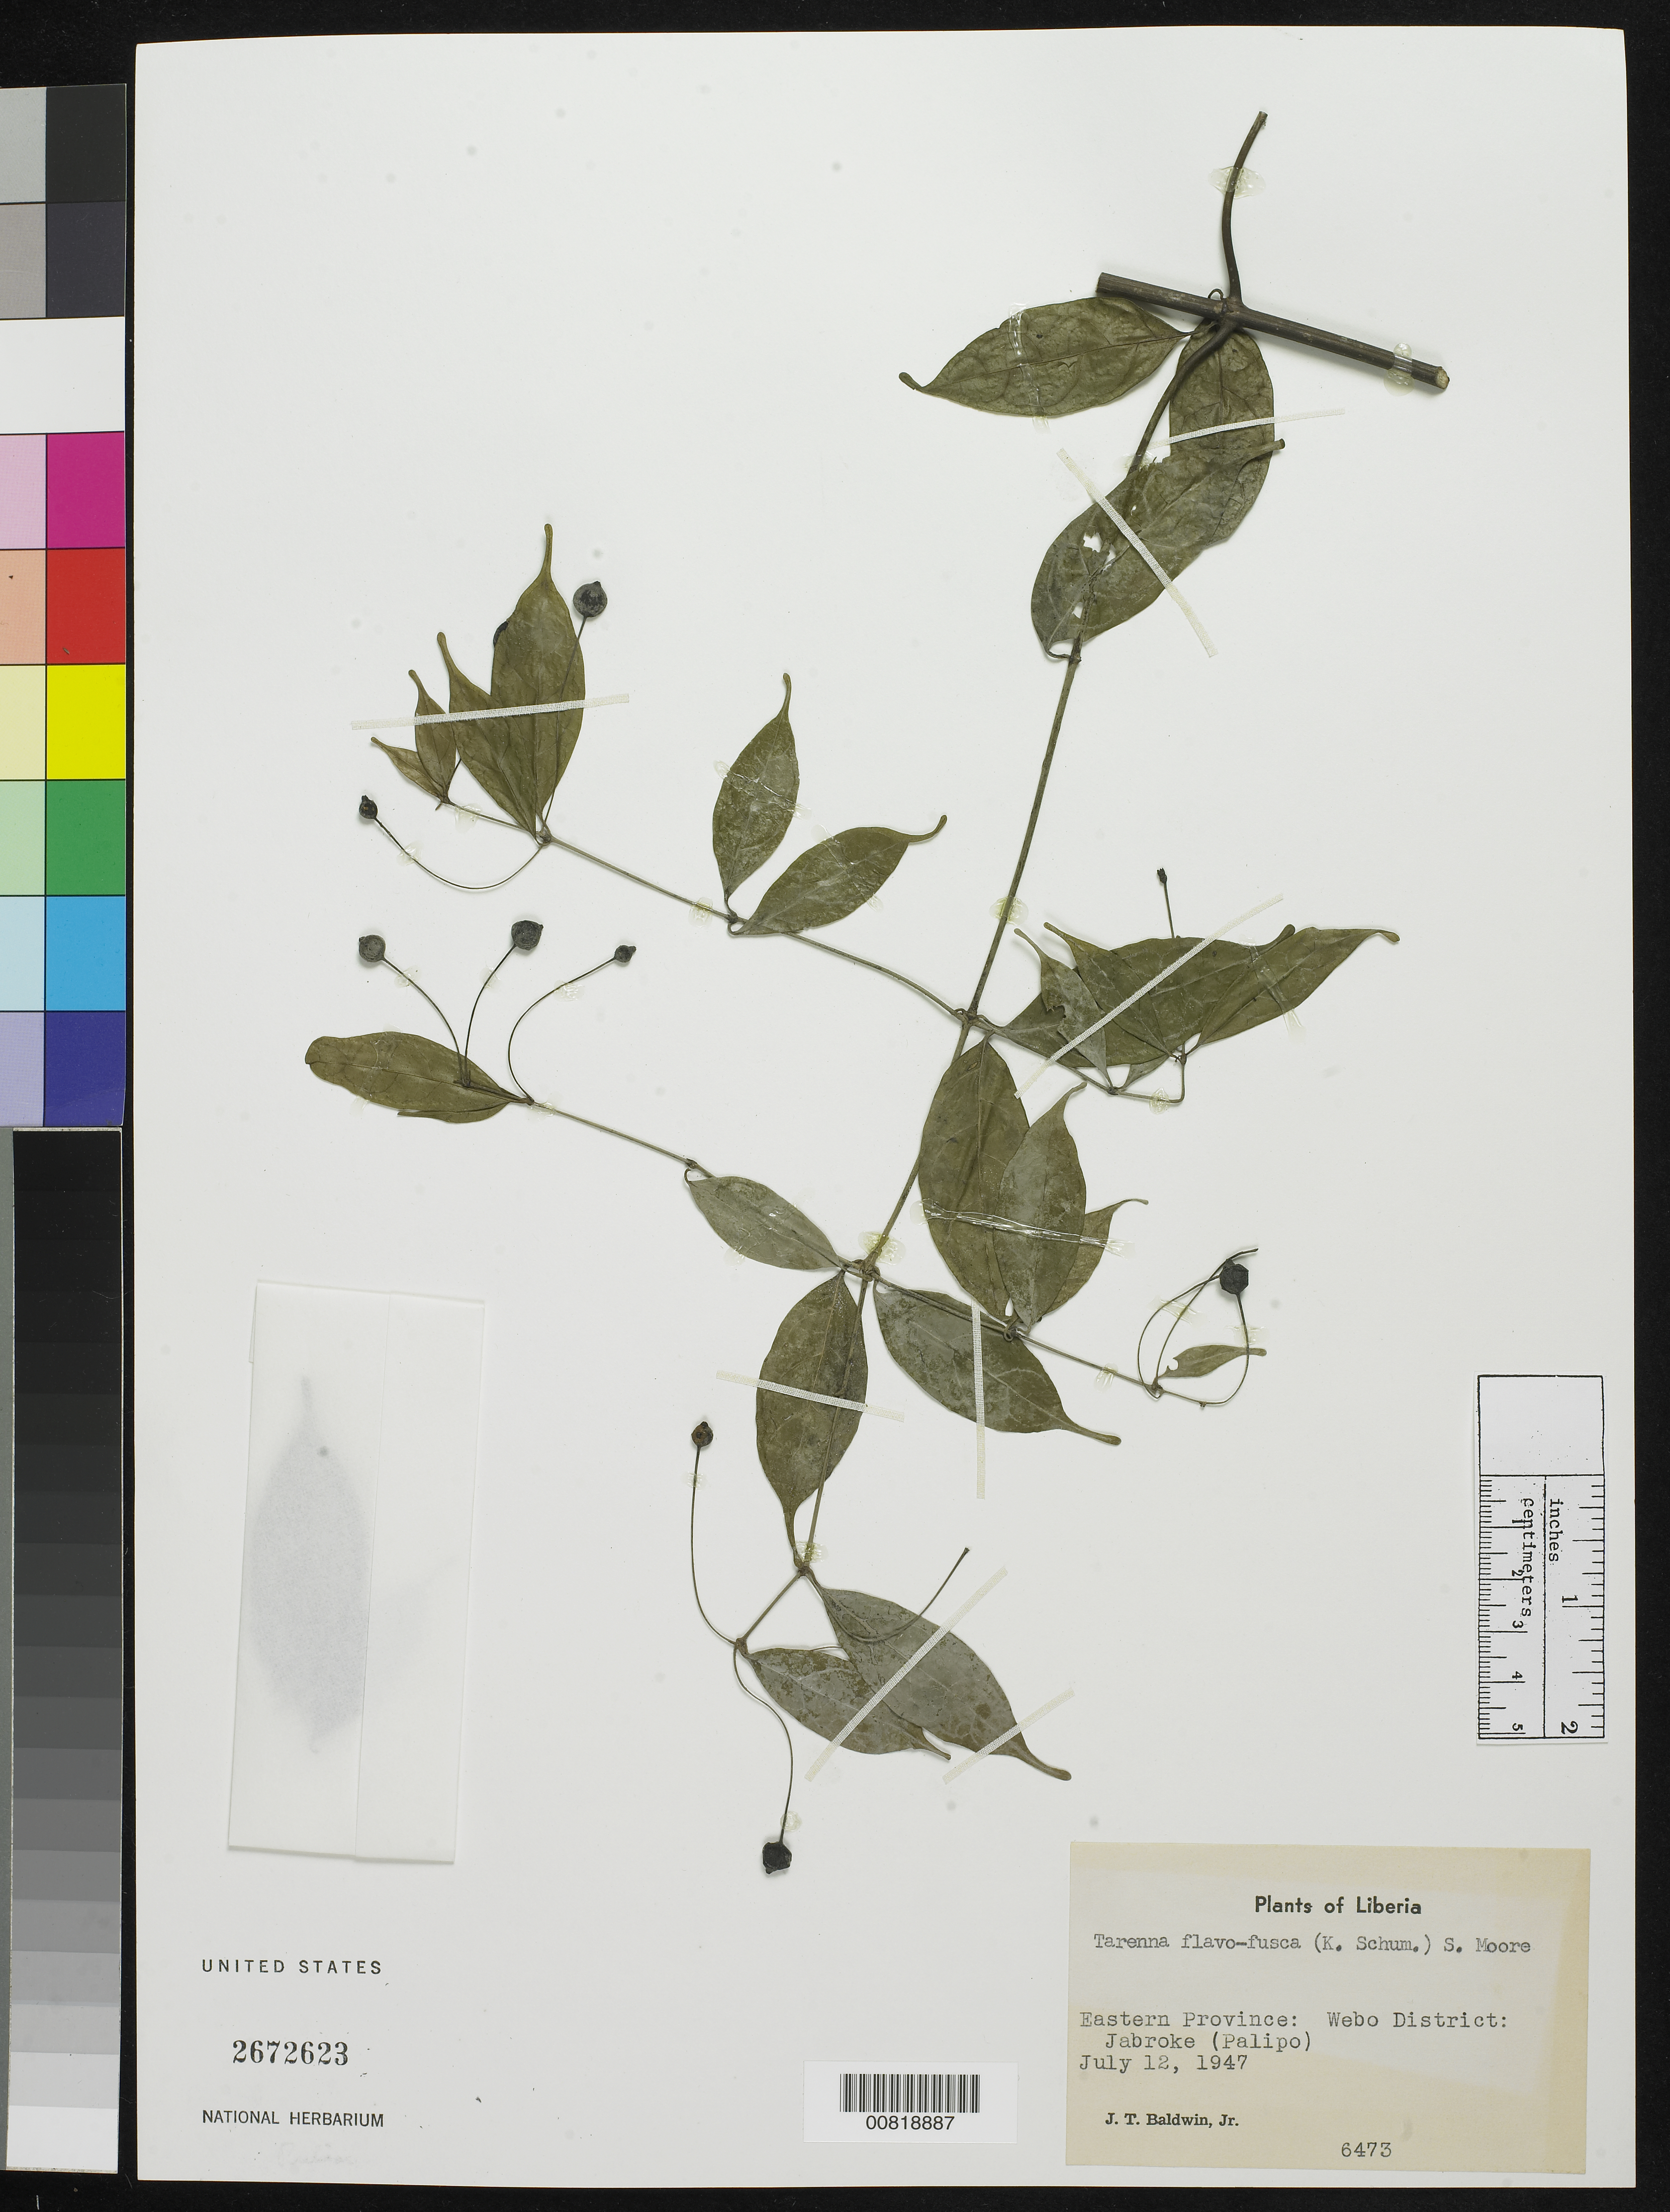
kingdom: Plantae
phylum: Tracheophyta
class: Magnoliopsida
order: Gentianales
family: Rubiaceae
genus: Tarenna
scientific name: Tarenna flavofusca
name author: S. Moore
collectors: J. T. Baldwin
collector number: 6473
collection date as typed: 12 Jul 1947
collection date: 1947-07-12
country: Liberia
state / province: River Gee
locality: Eastern Province: Webo District, Jabroke (Palipo)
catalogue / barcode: US 2672623